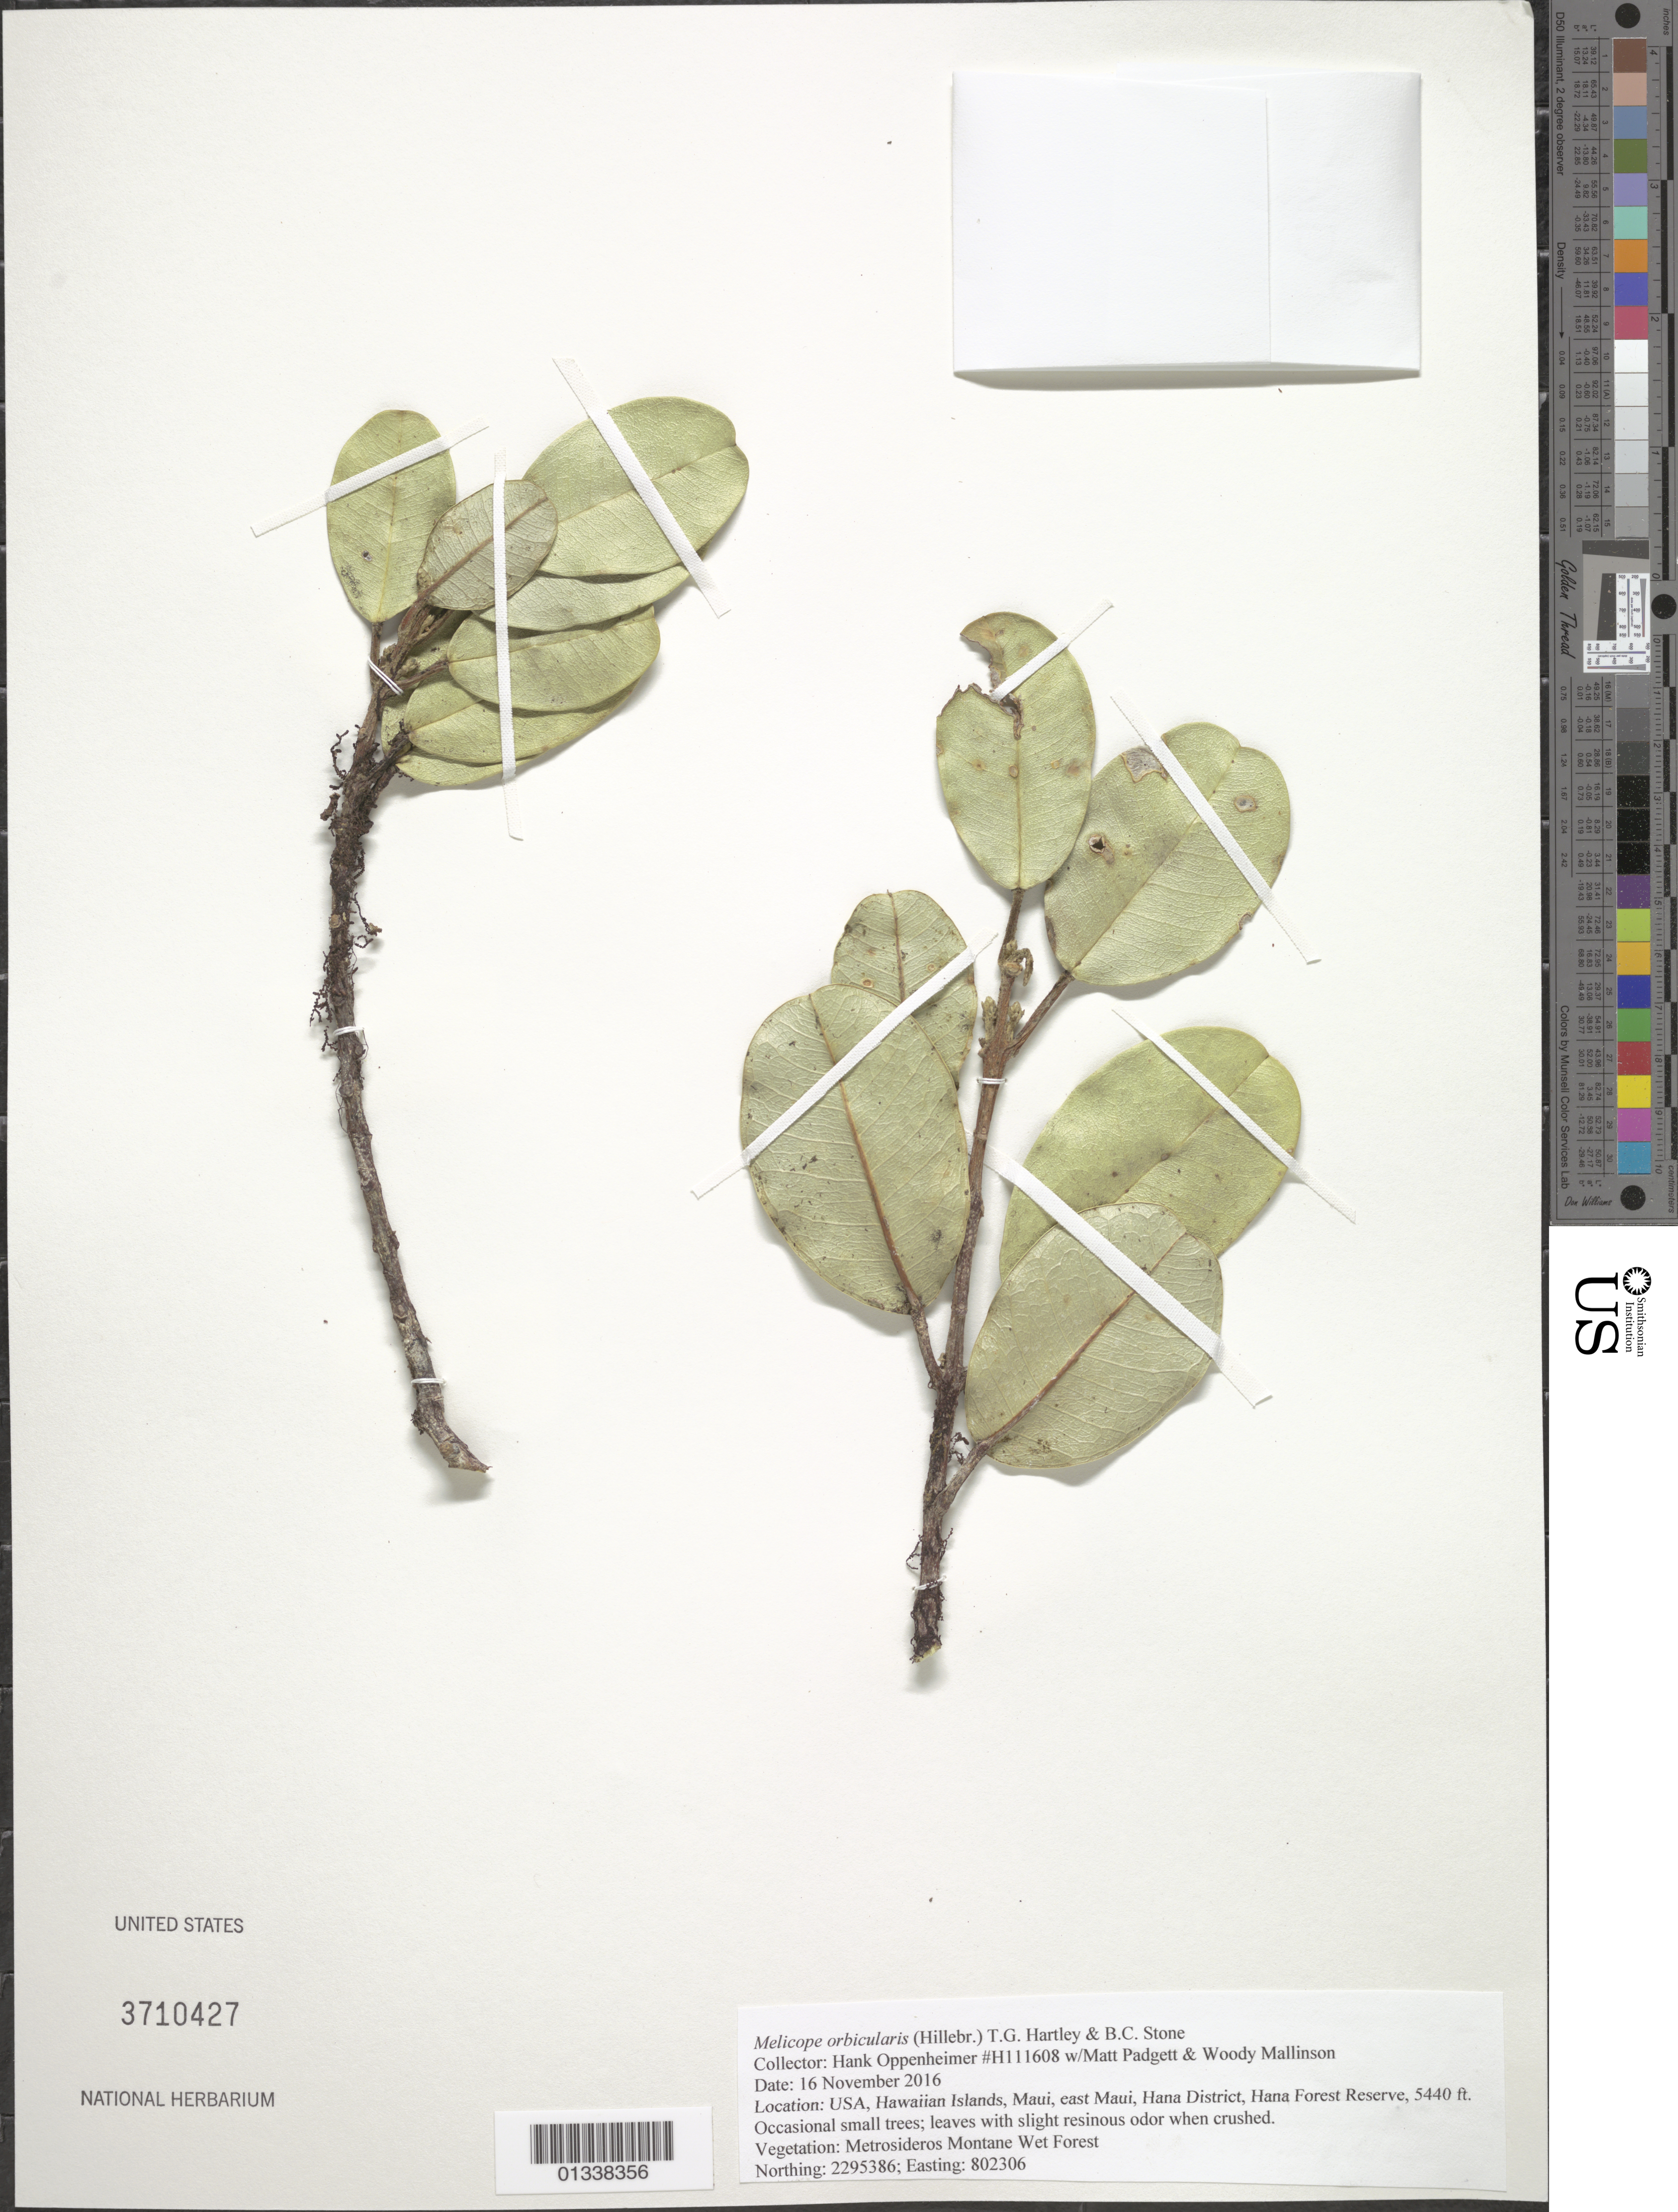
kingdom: Plantae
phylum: Tracheophyta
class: Magnoliopsida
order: Sapindales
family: Rutaceae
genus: Melicope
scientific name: Melicope orbicularis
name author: (Hillebr.) T.G. Hartley & B.C. Stone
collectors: H. Oppenheimer, M. Padgett & W. Mallinson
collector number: H111608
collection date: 2016-11-16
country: United States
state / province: Hawaii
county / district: Maui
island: Maui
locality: east Maui, Hana Forest Reserve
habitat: Vegetation: Metrosideros Montane Wet Forest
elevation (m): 1658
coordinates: Northing: 2295386, Easting: 802306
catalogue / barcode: US 3710427